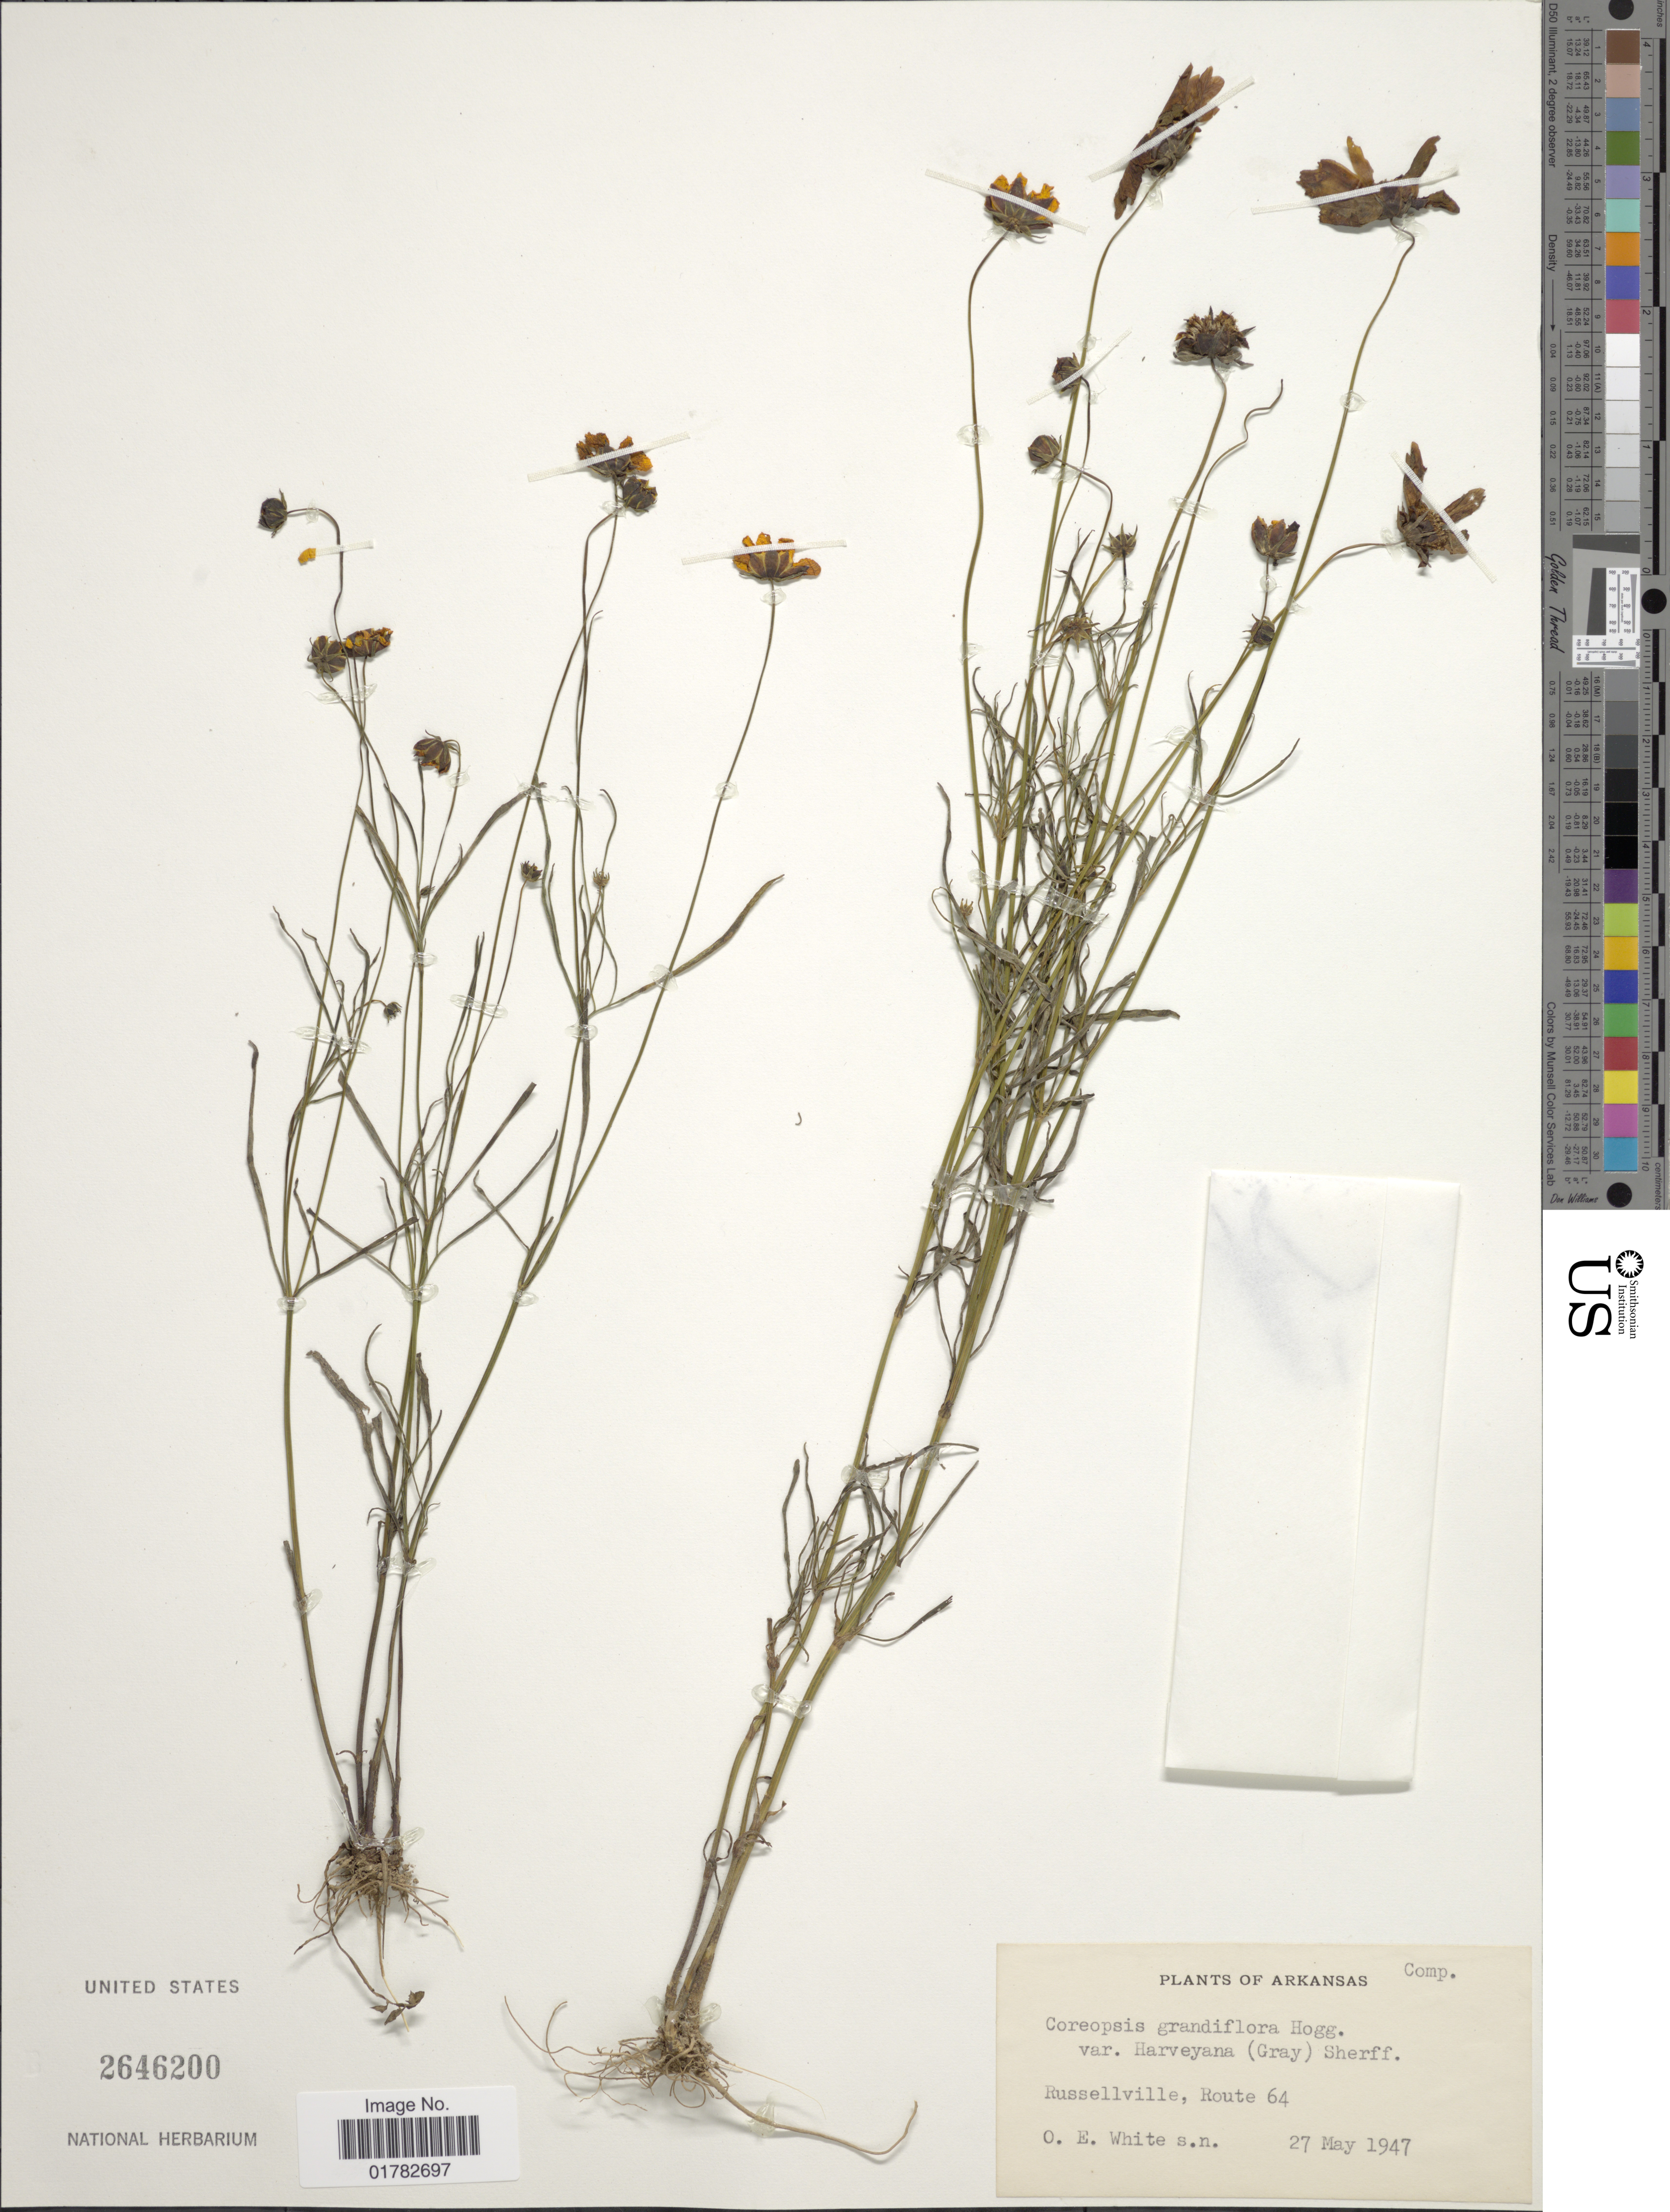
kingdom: Plantae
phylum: Tracheophyta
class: Magnoliopsida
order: Asterales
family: Asteraceae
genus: Coreopsis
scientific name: Coreopsis grandiflora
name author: Nutt.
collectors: O. E. White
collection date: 1947-05-27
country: United States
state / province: Arkansas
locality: Russellville, Route 64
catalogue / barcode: US 2646200